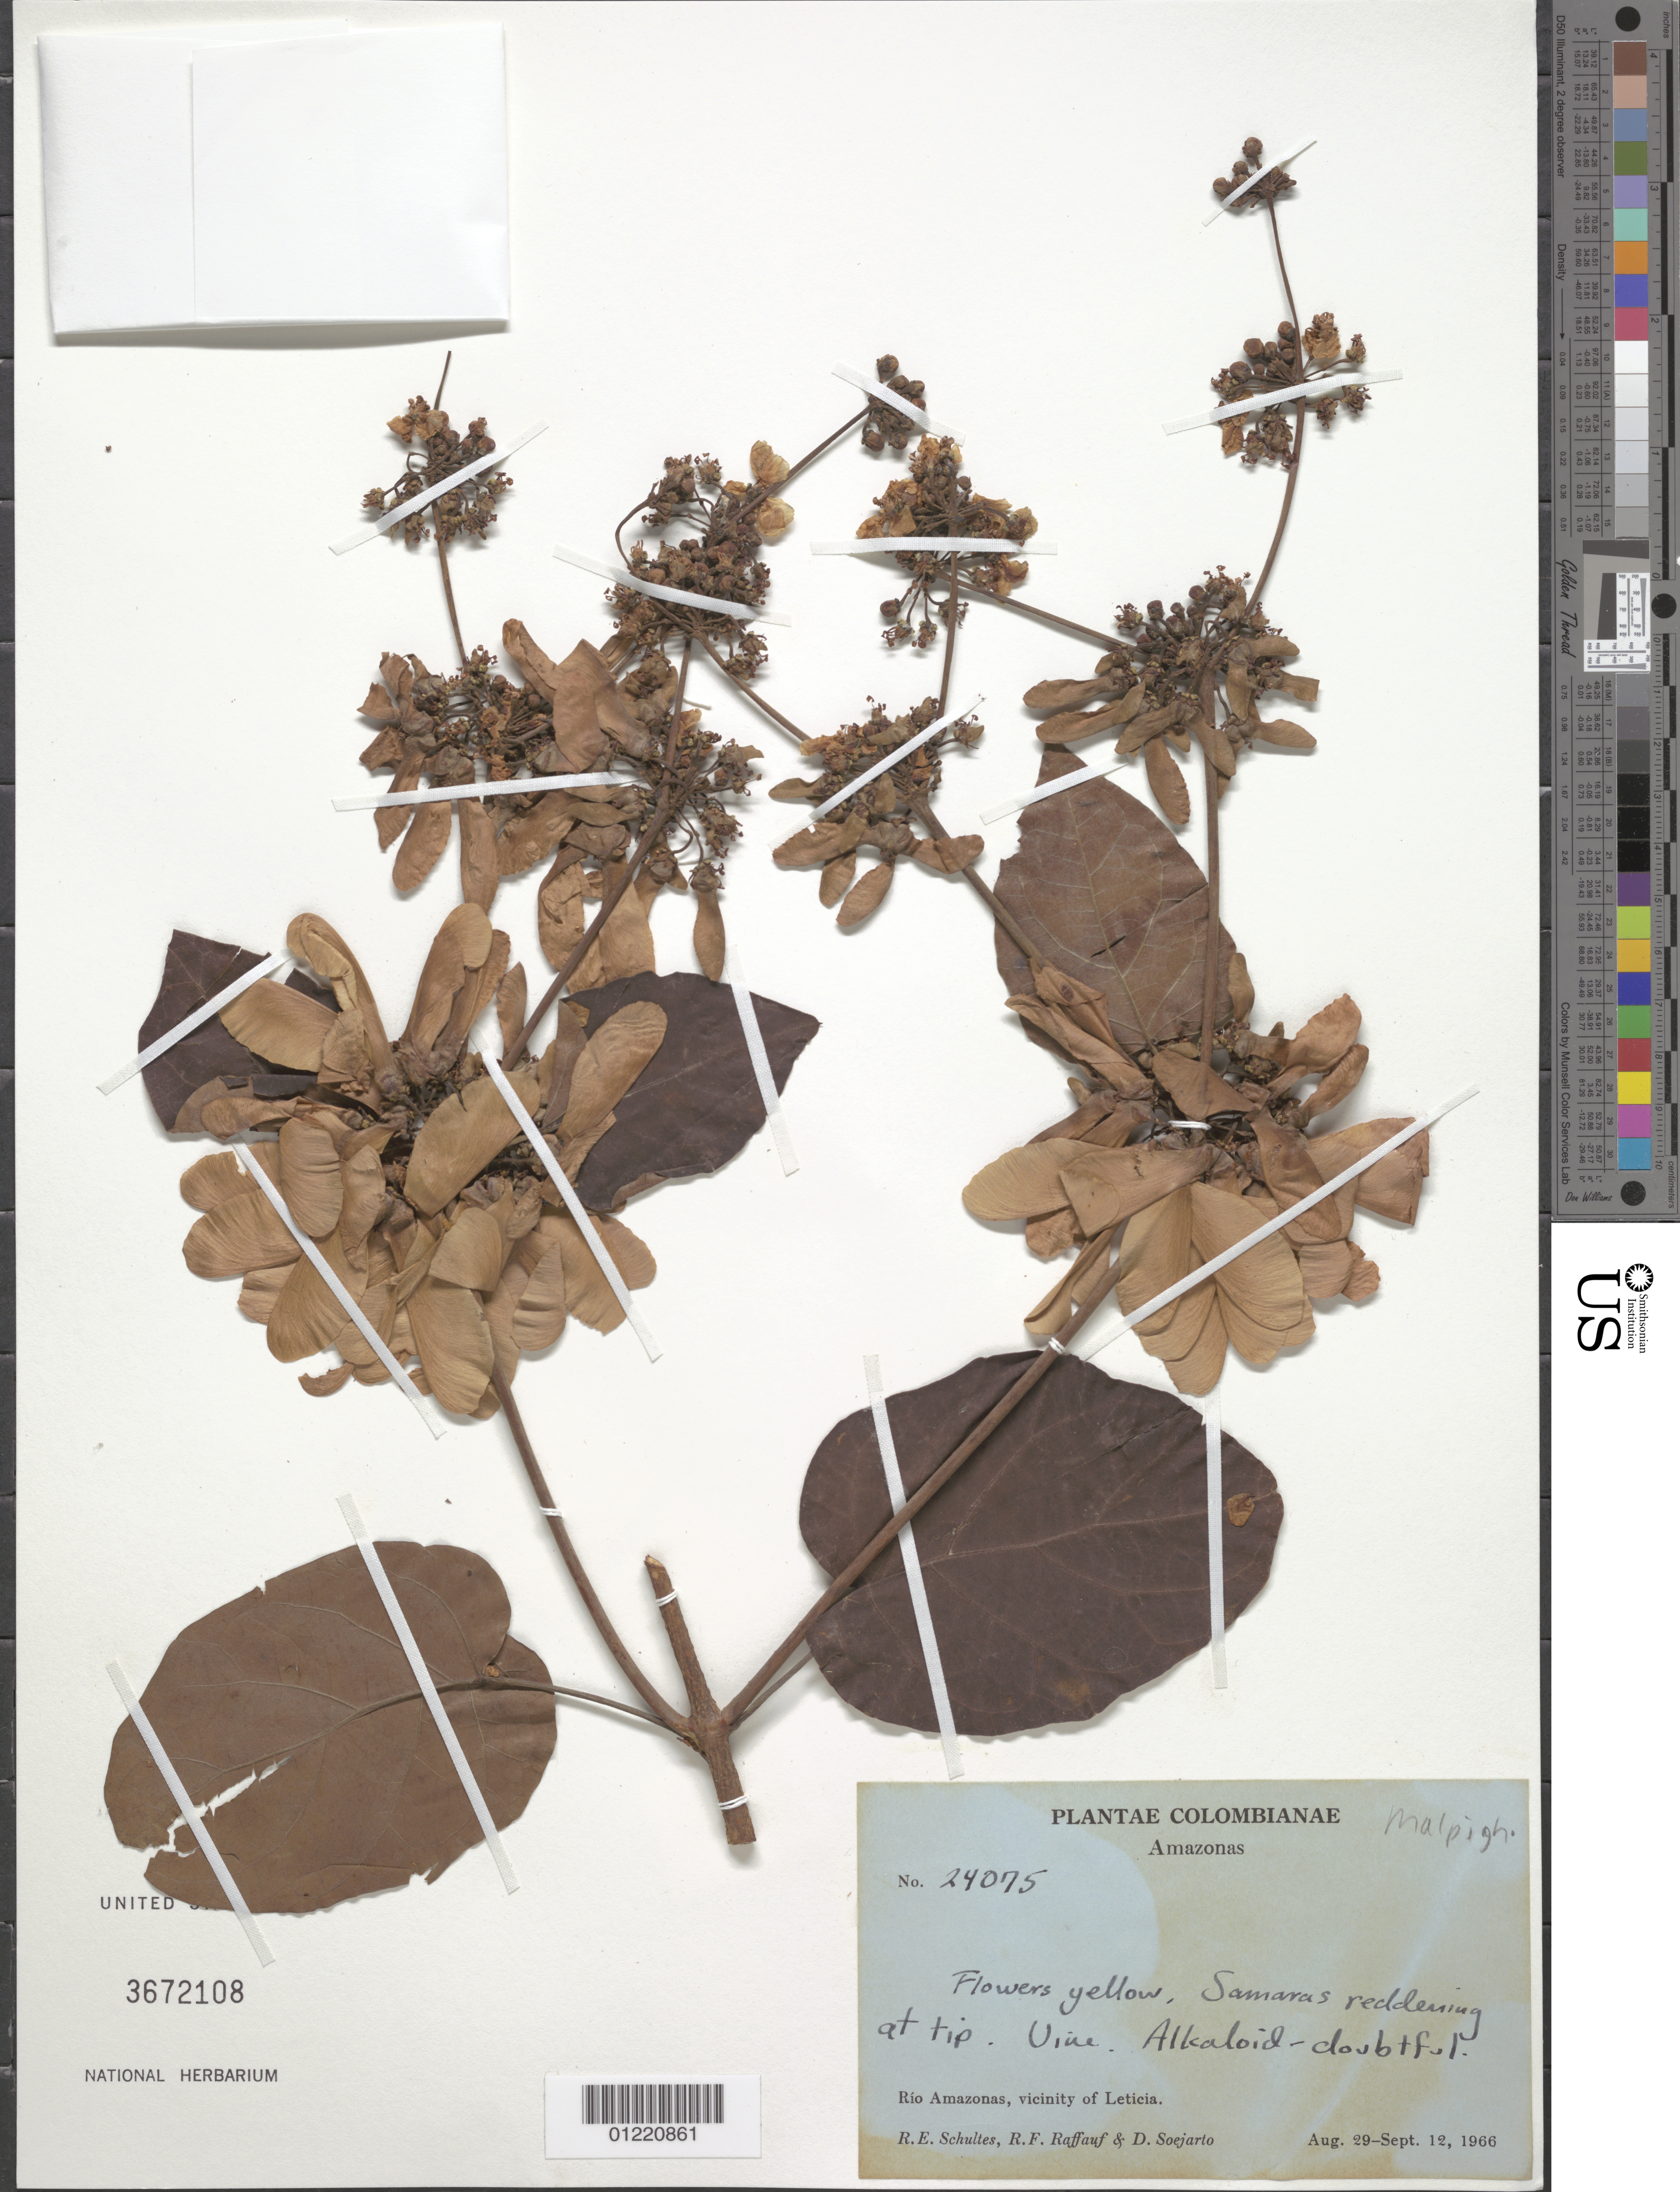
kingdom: Plantae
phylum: Tracheophyta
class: Magnoliopsida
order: Malpighiales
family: Malpighiaceae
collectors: R. E. Schultes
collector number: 24075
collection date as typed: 29 Aug 1966 to 12 Sep 1966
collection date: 1966-08-29/1966-09-12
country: Colombia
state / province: Amazônas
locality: Rio Amazonas, vicinity of Leticia.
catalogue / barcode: US 3672108